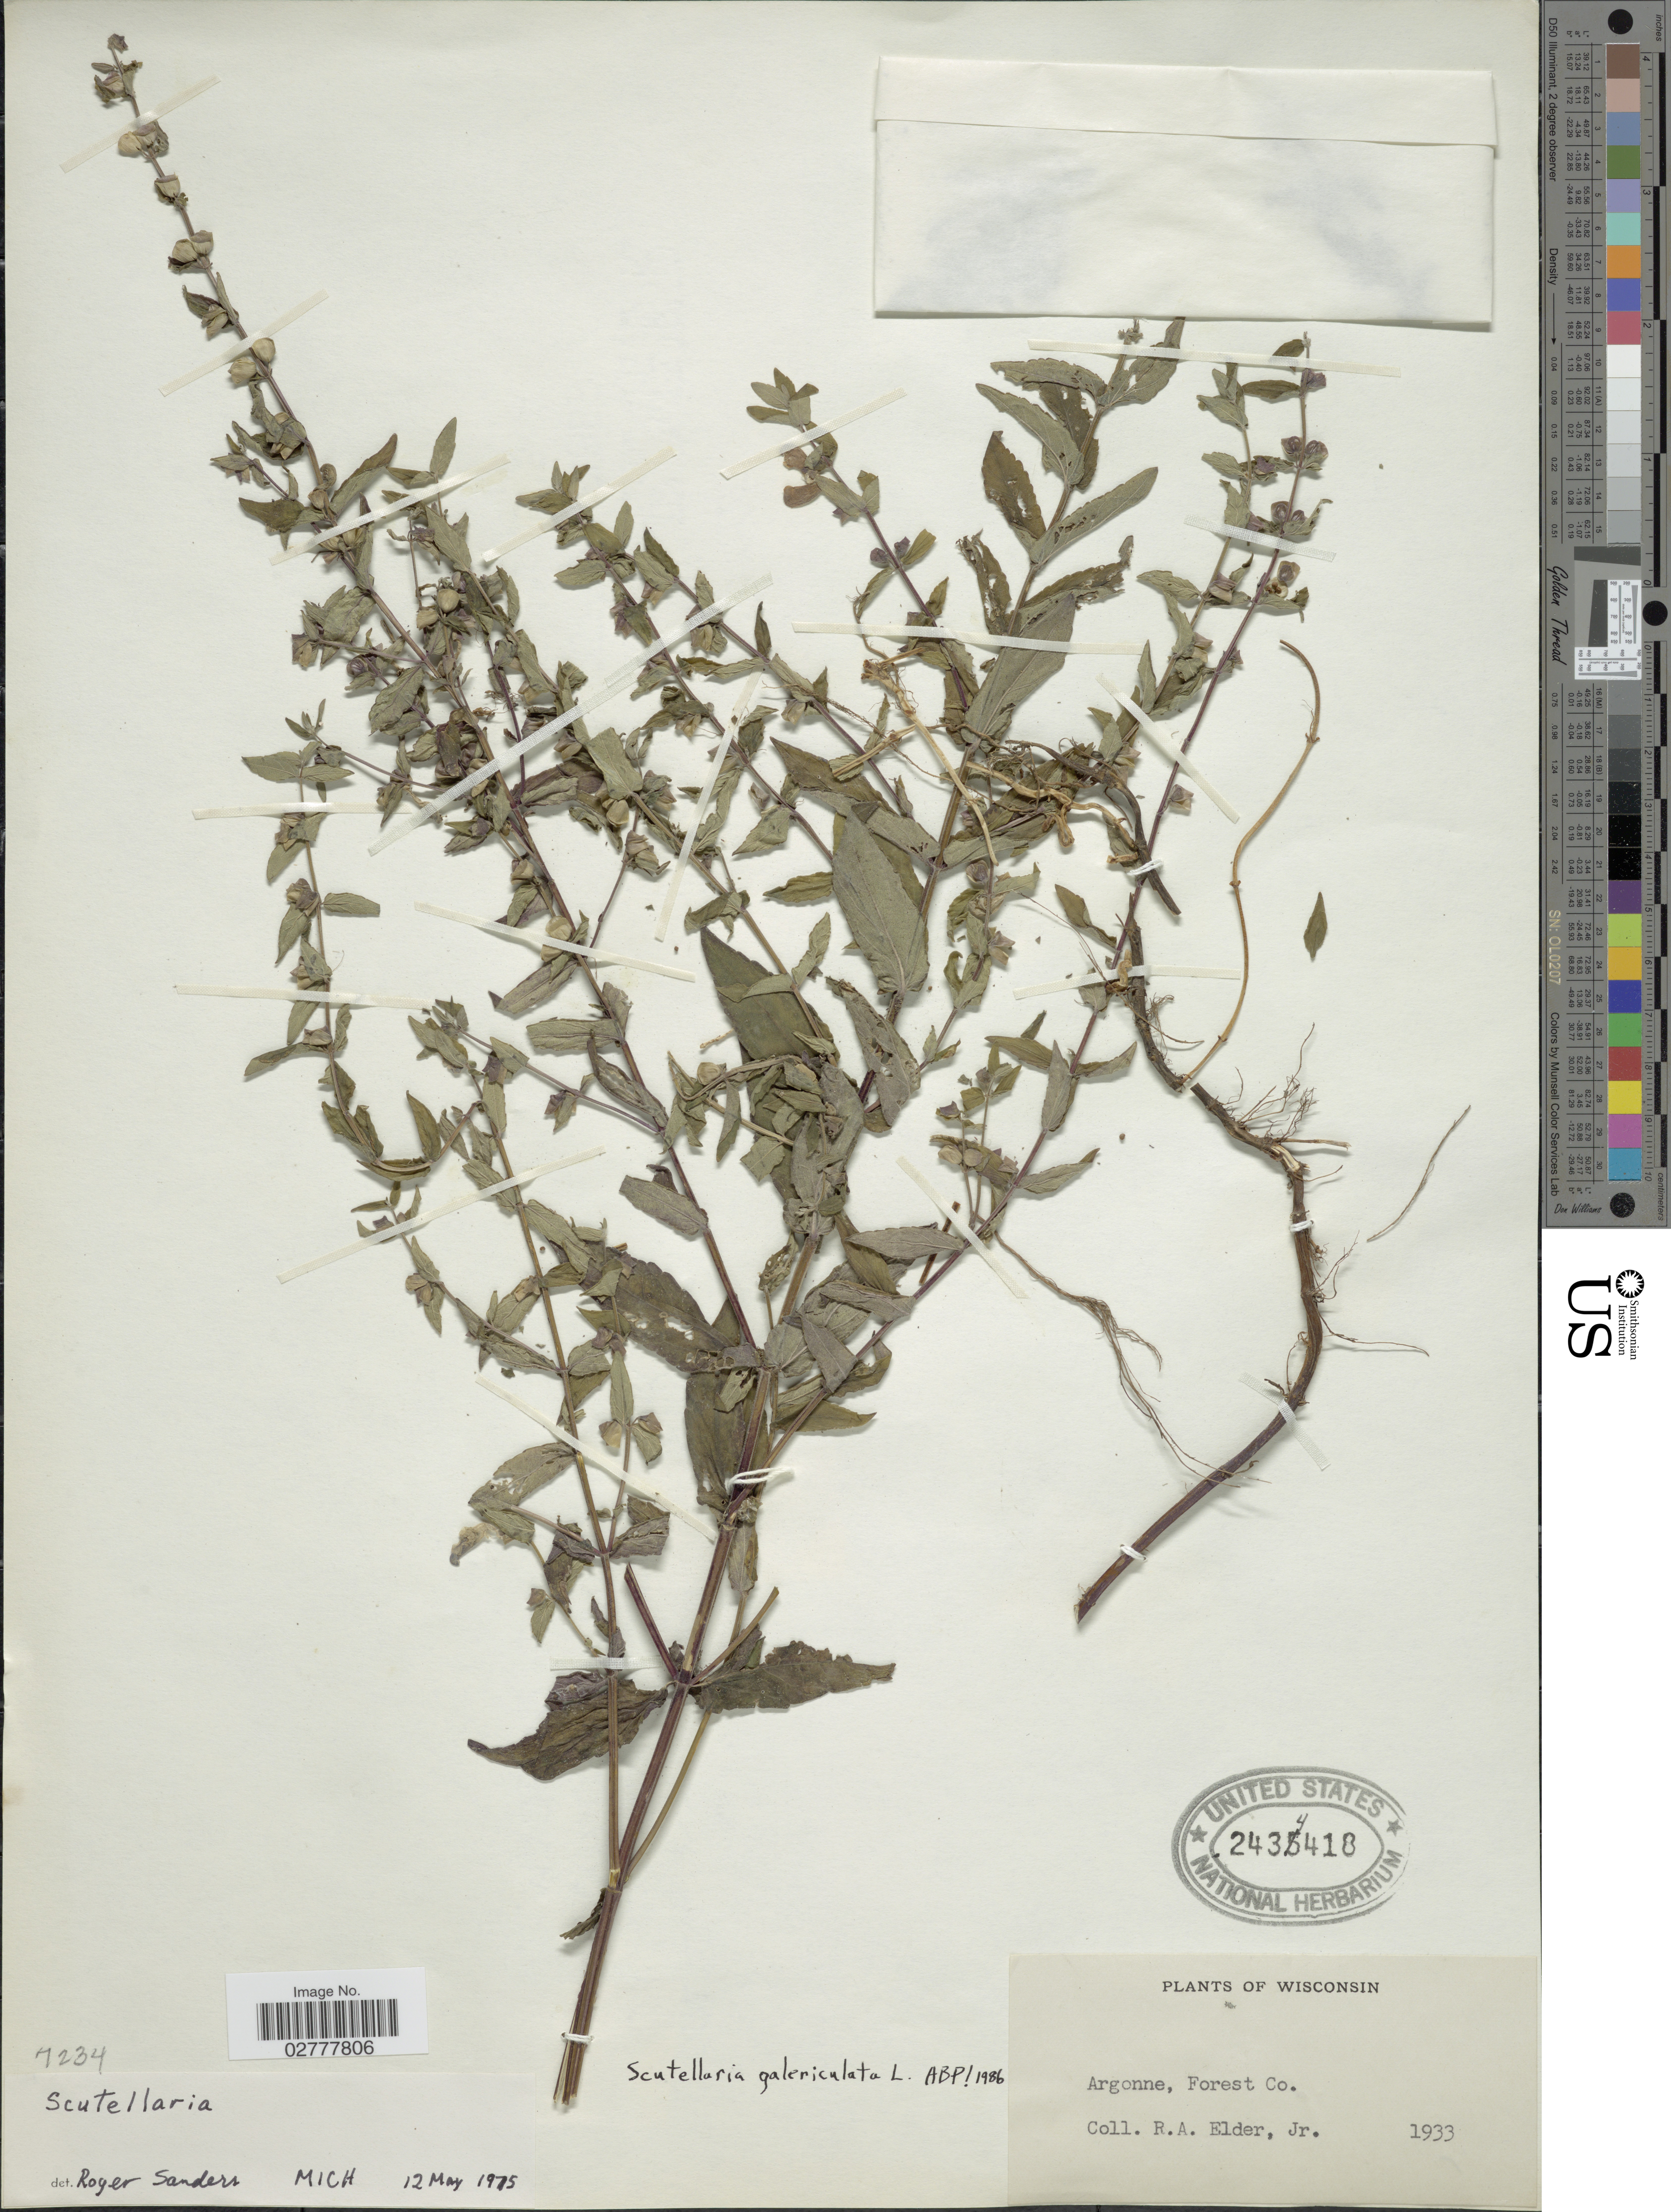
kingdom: Plantae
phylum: Tracheophyta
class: Magnoliopsida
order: Lamiales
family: Lamiaceae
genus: Scutellaria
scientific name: Scutellaria galericulata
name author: L.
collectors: R. Elder Jr.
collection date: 1933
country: United States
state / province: Wisconsin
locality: Argonne, Forest Co.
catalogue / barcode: US 2434418